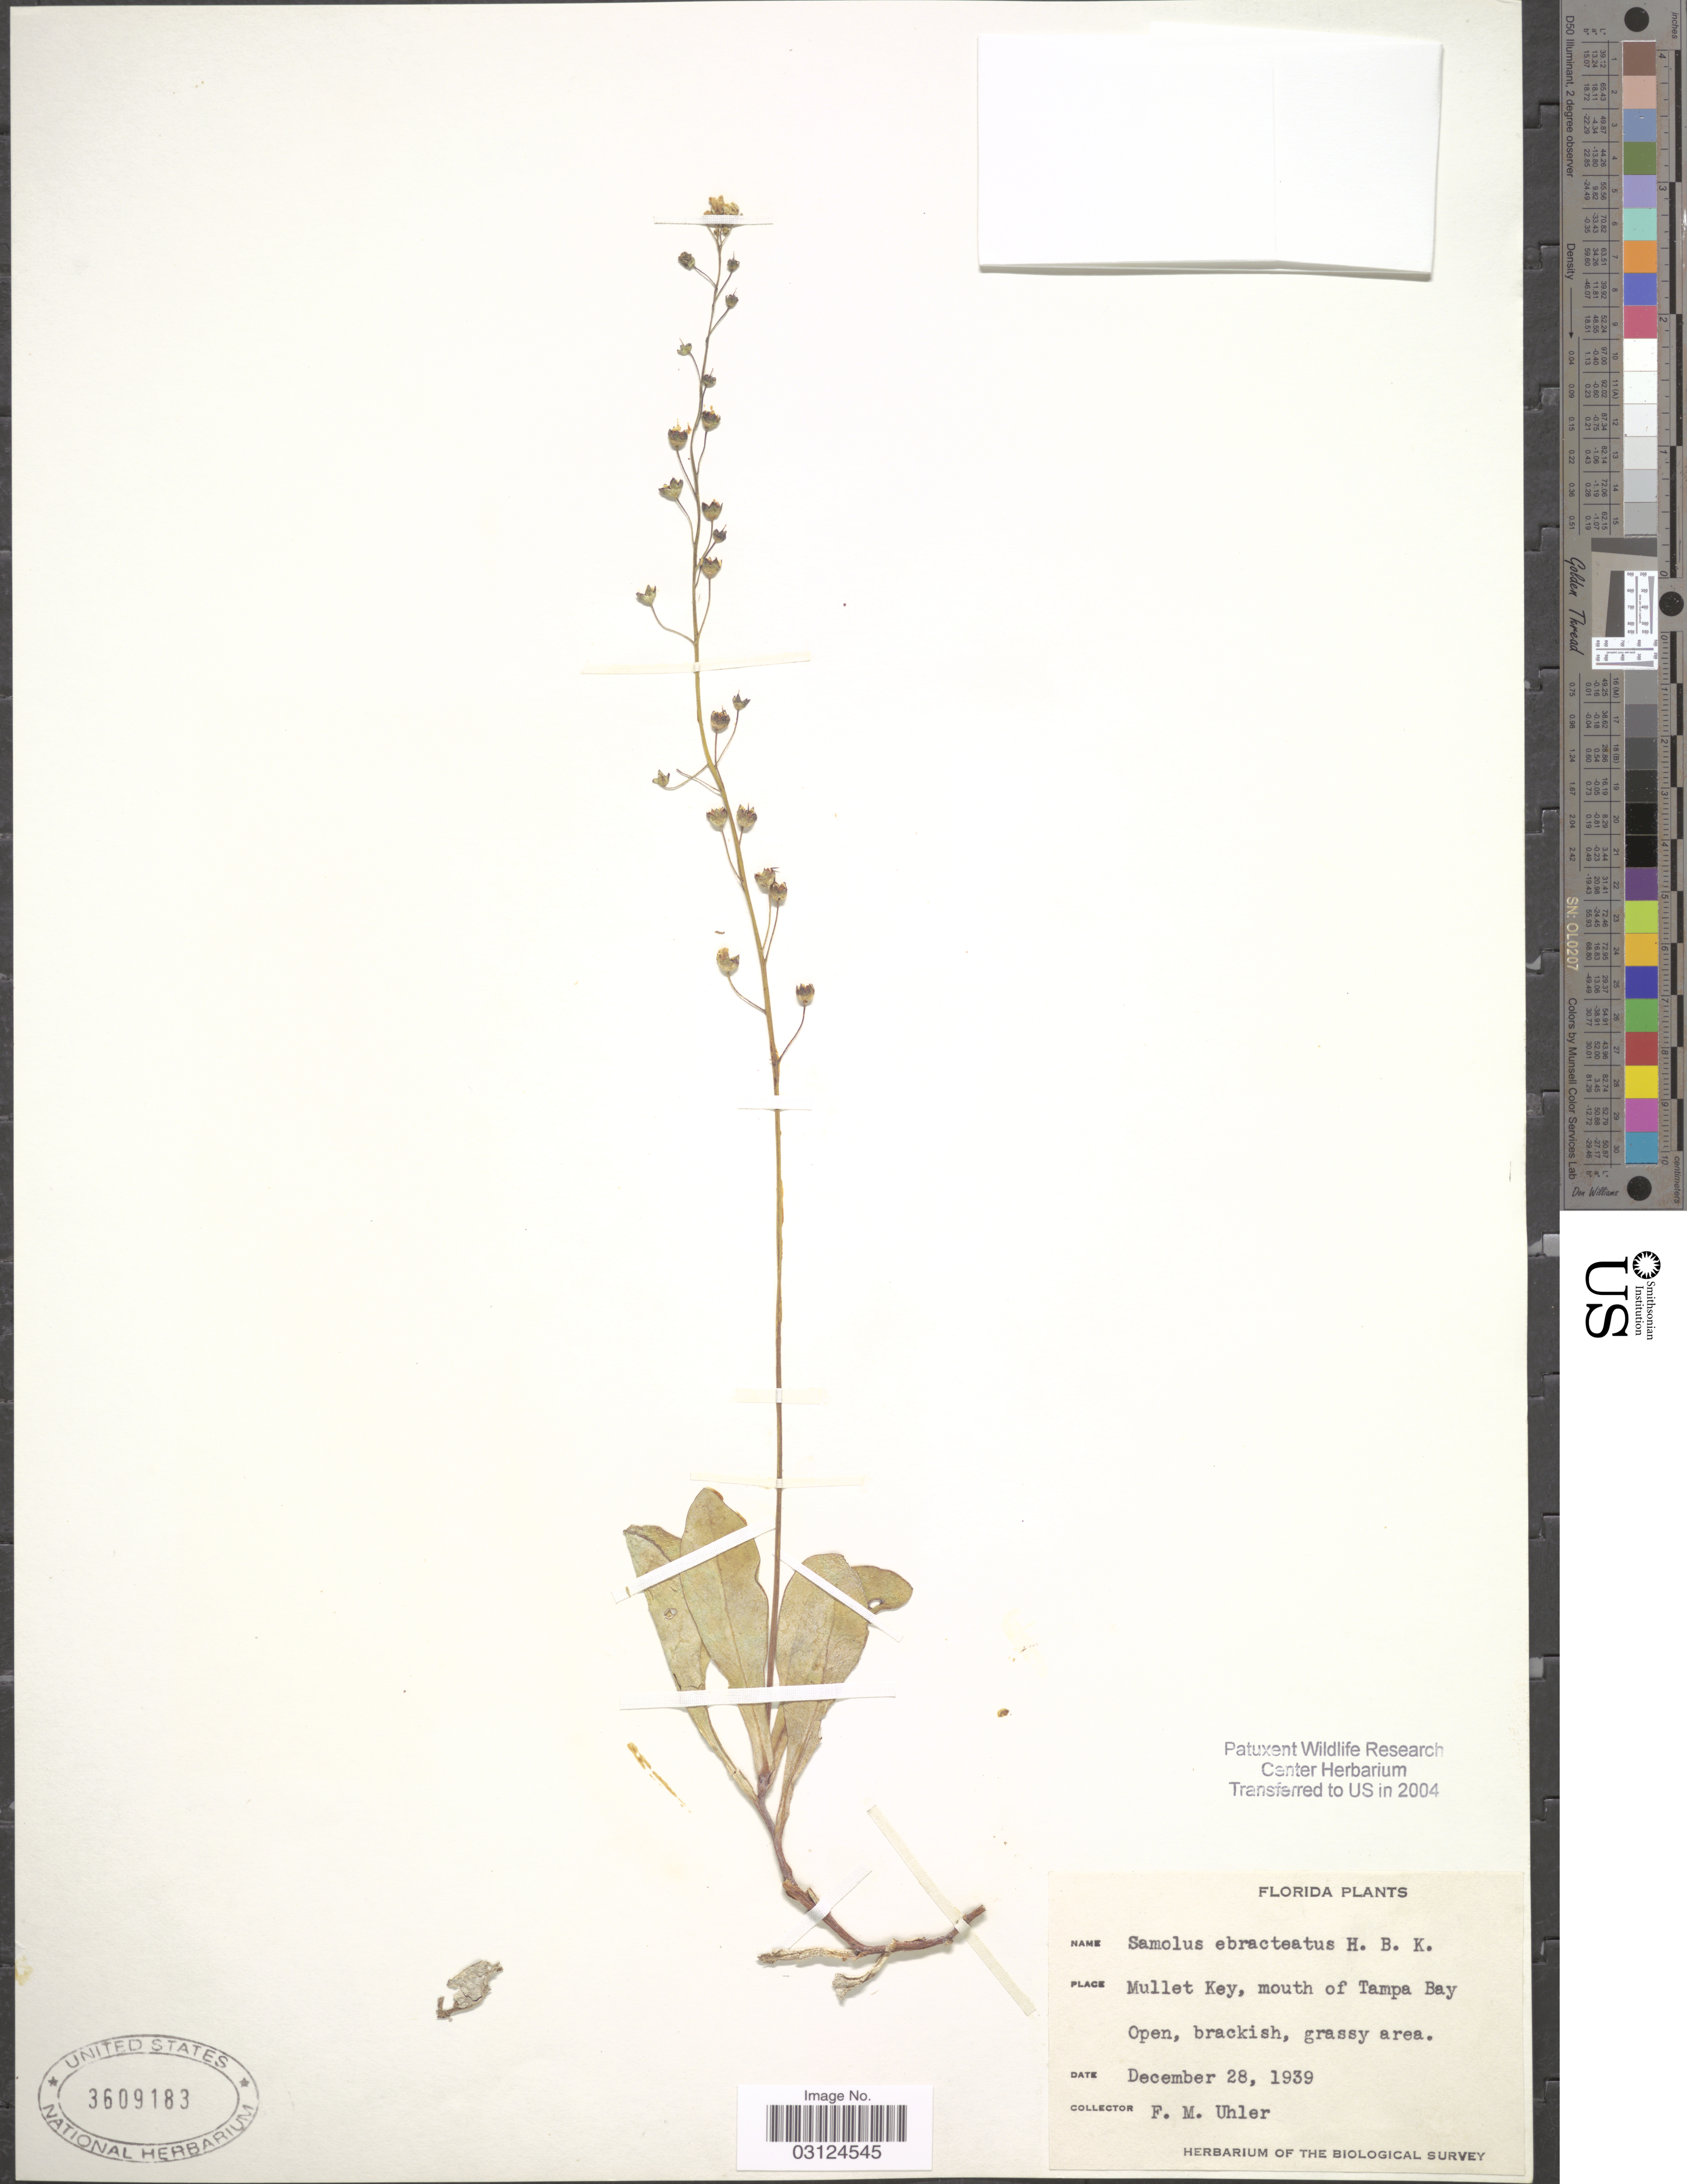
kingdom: Plantae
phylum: Tracheophyta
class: Magnoliopsida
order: Ericales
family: Primulaceae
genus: Samolus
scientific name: Samolus ebracteatus subsp. ebracteatus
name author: Kunth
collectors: F. M. Uhler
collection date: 1939-12-28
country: United States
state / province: Florida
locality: Mullet Key, mouth of Tampa Bay.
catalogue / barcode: US 3609183